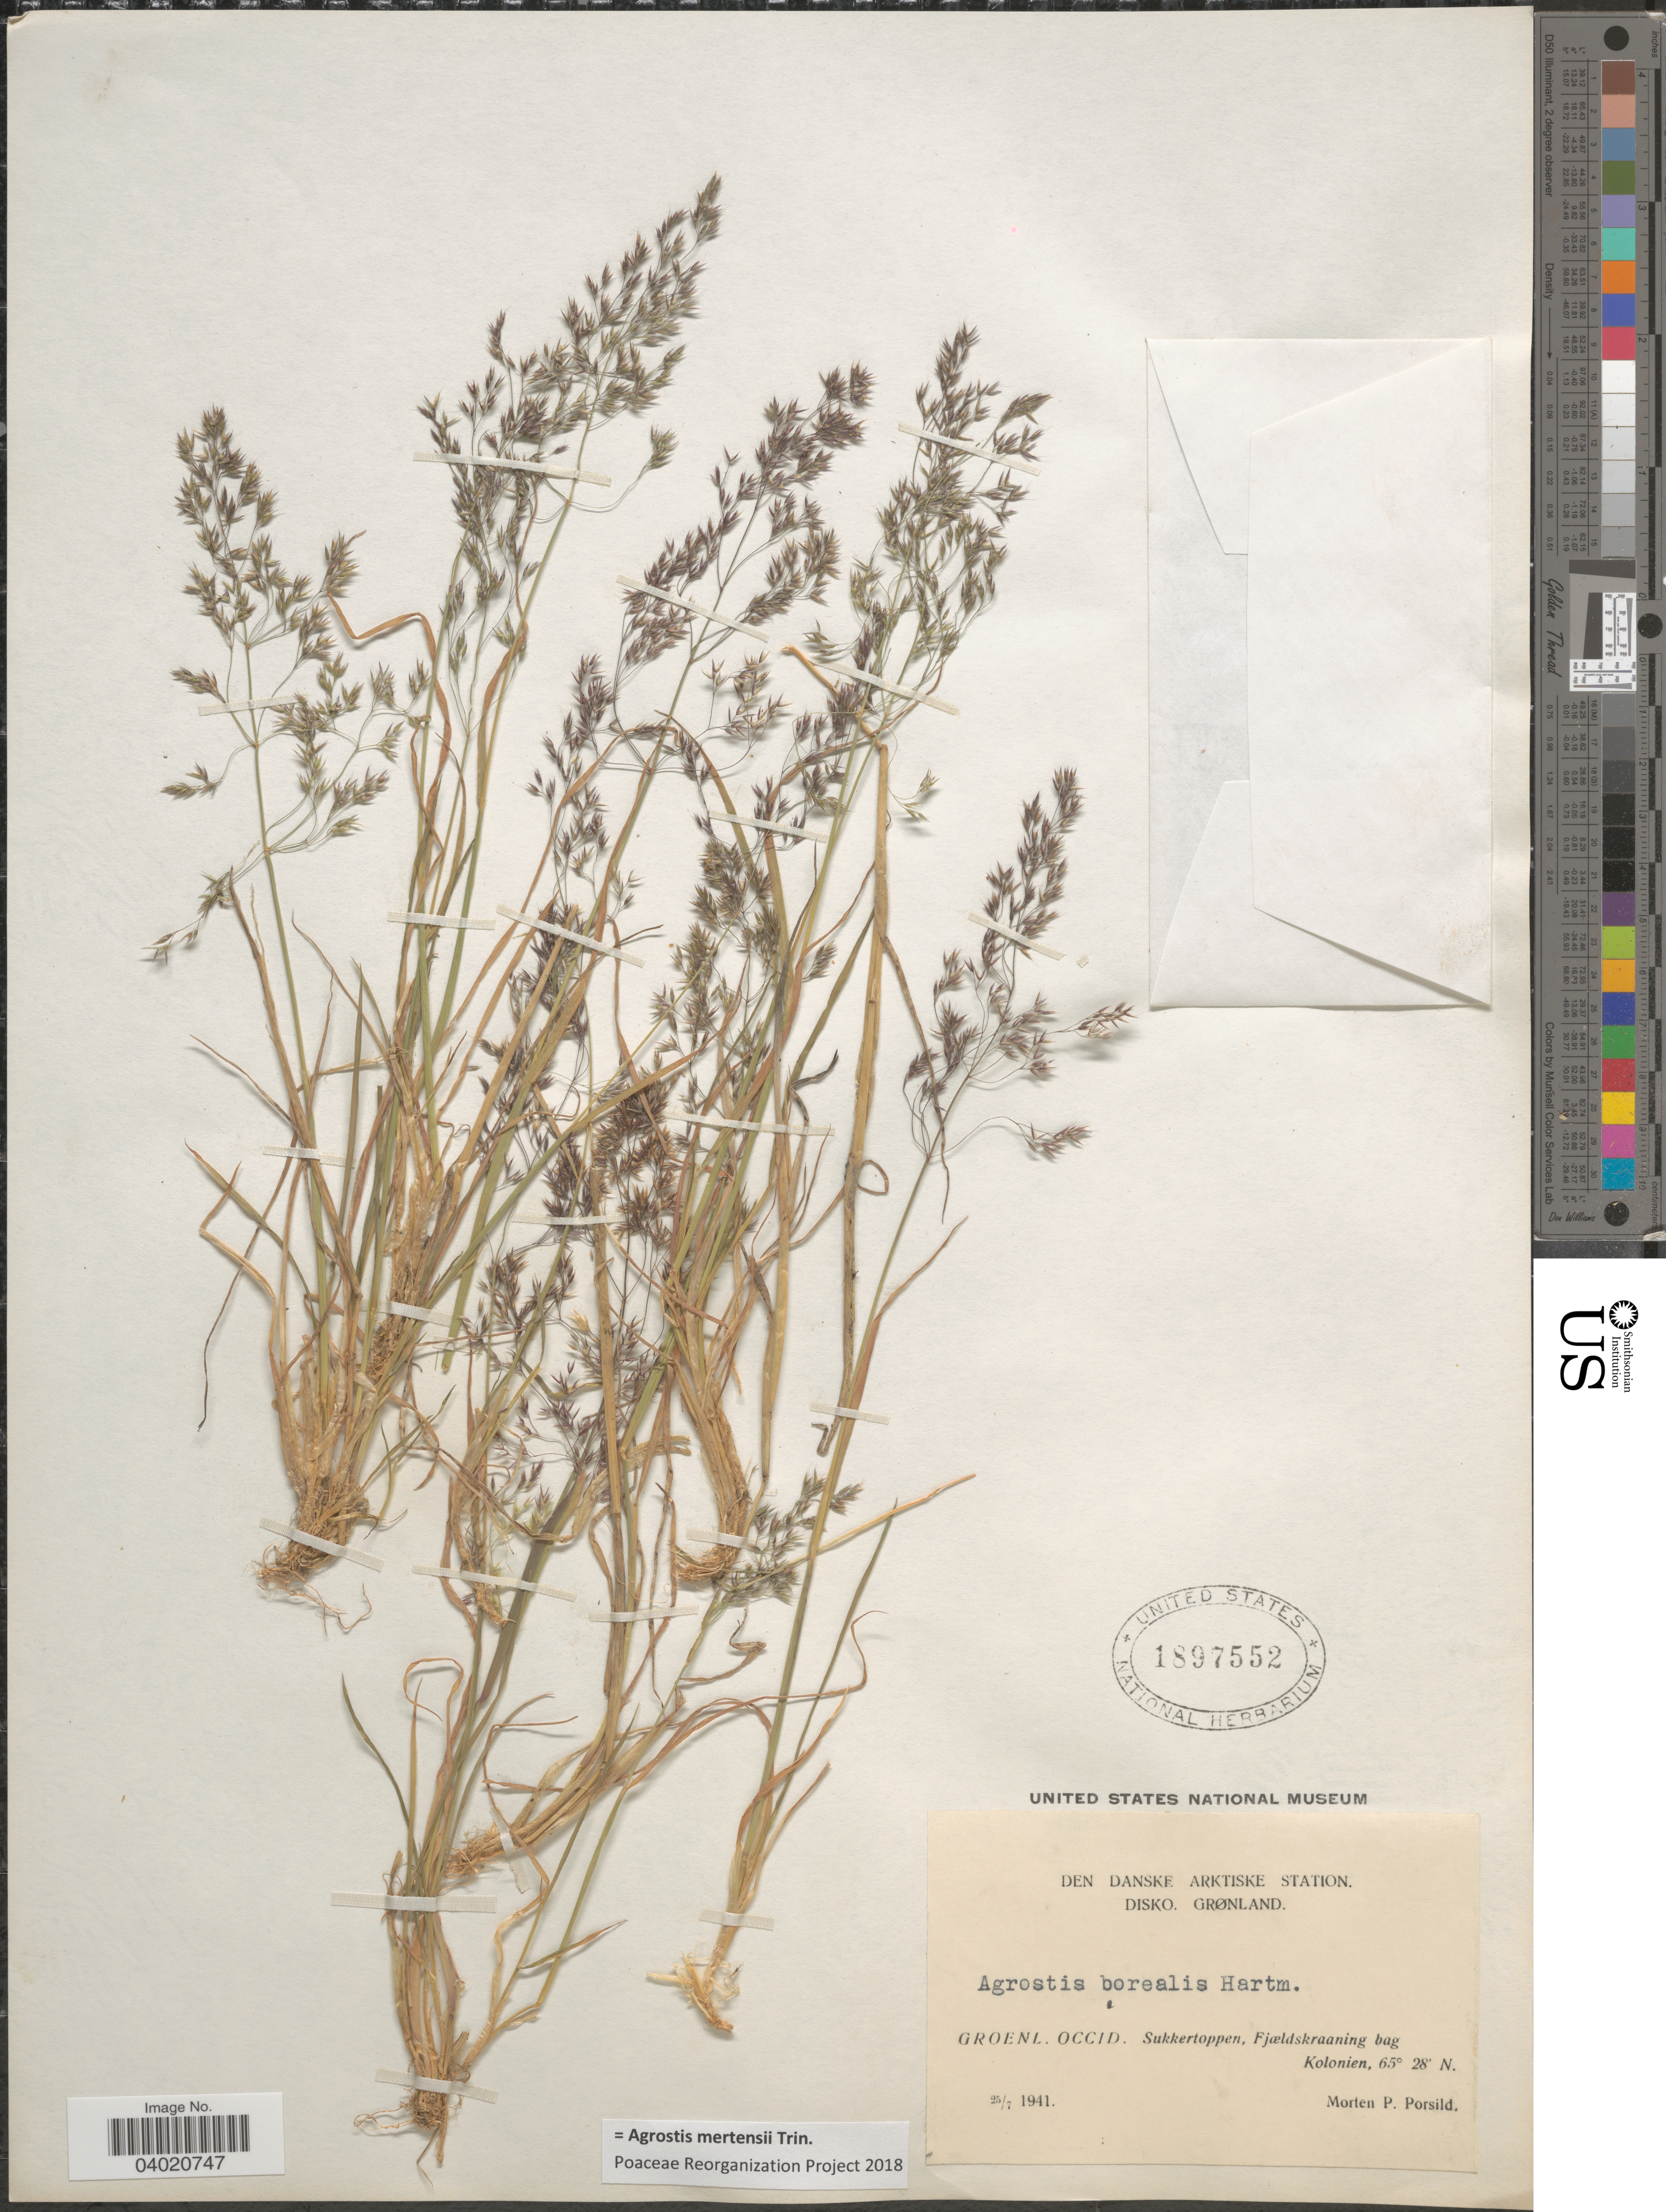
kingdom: Plantae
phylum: Tracheophyta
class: Liliopsida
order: Poales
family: Poaceae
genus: Agrostis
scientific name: Agrostis mertensii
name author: Trin.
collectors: M. P. Porsild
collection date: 1941-07-25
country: Greenland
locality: Den Danske Arktiske Station. Disko, Grønland. Groenl. Occid. Sukkertoppen. Fjœldskraaning bag Kolonien.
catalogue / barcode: US 1897552